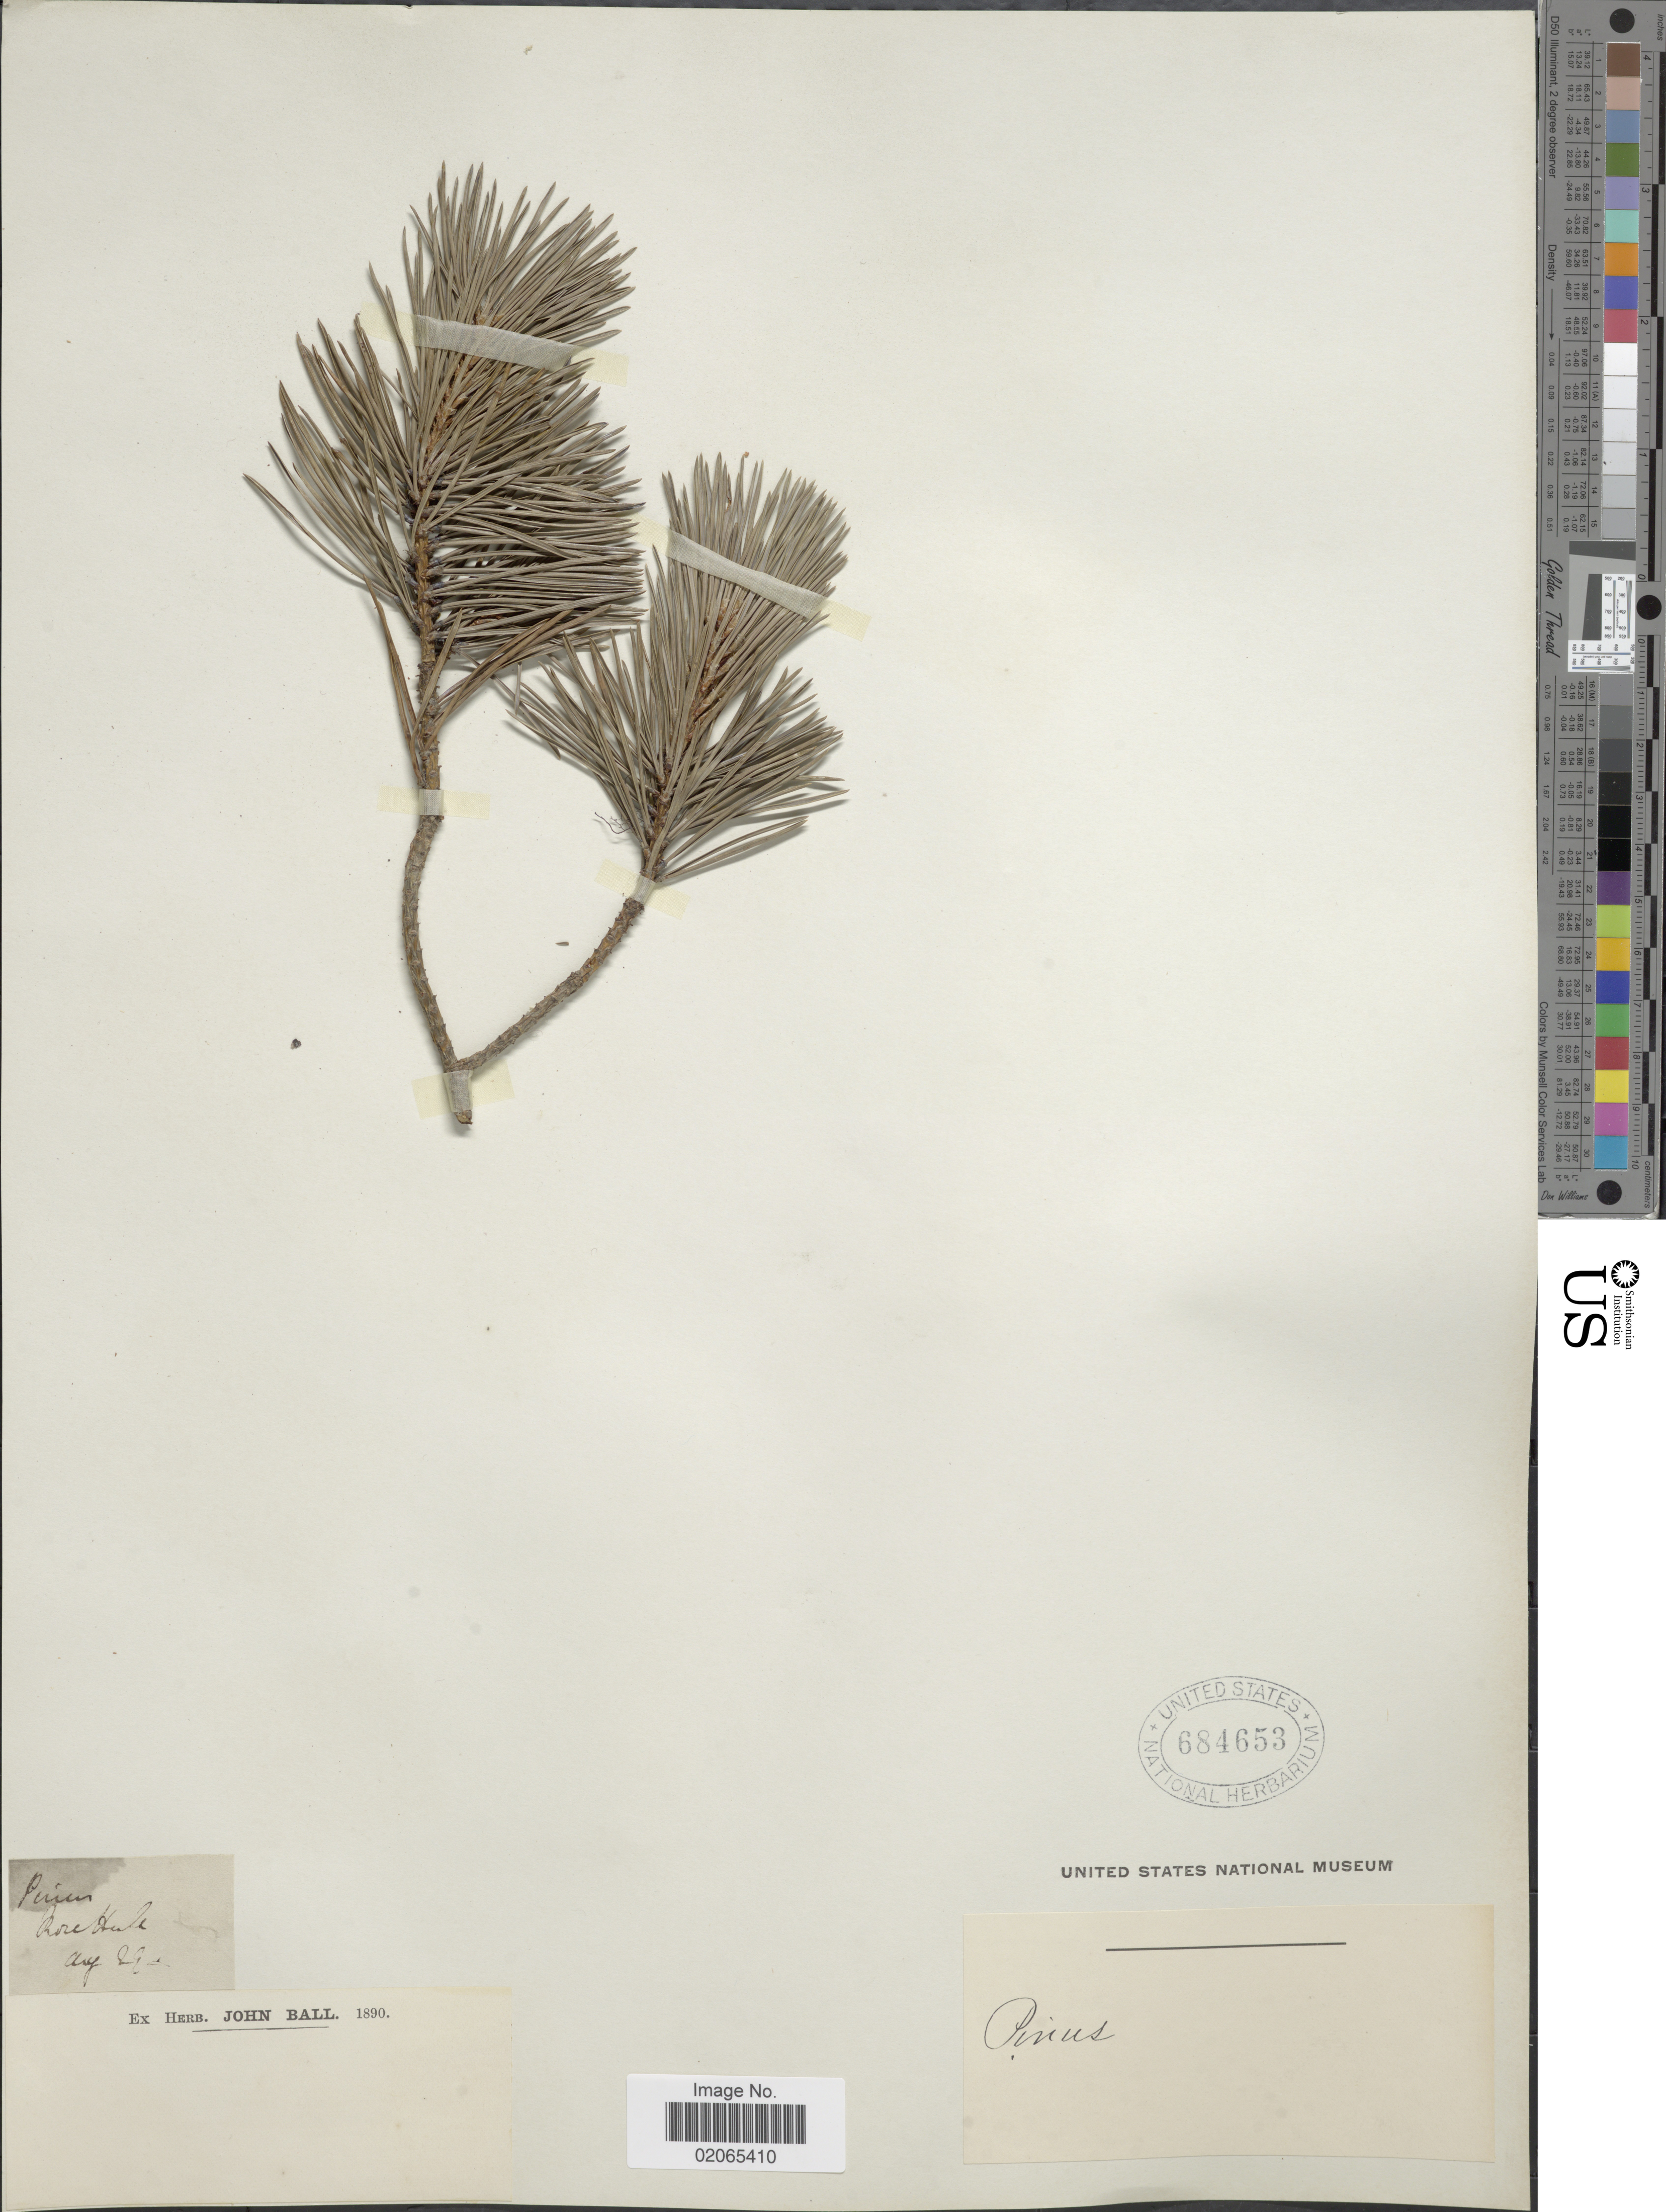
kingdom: Plantae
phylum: Tracheophyta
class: Pinopsida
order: Pinales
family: Pinaceae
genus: Pinus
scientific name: Pinus sp.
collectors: ex herb. John Ball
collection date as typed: Transcribed d/m/y: /8/29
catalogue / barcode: US 684653